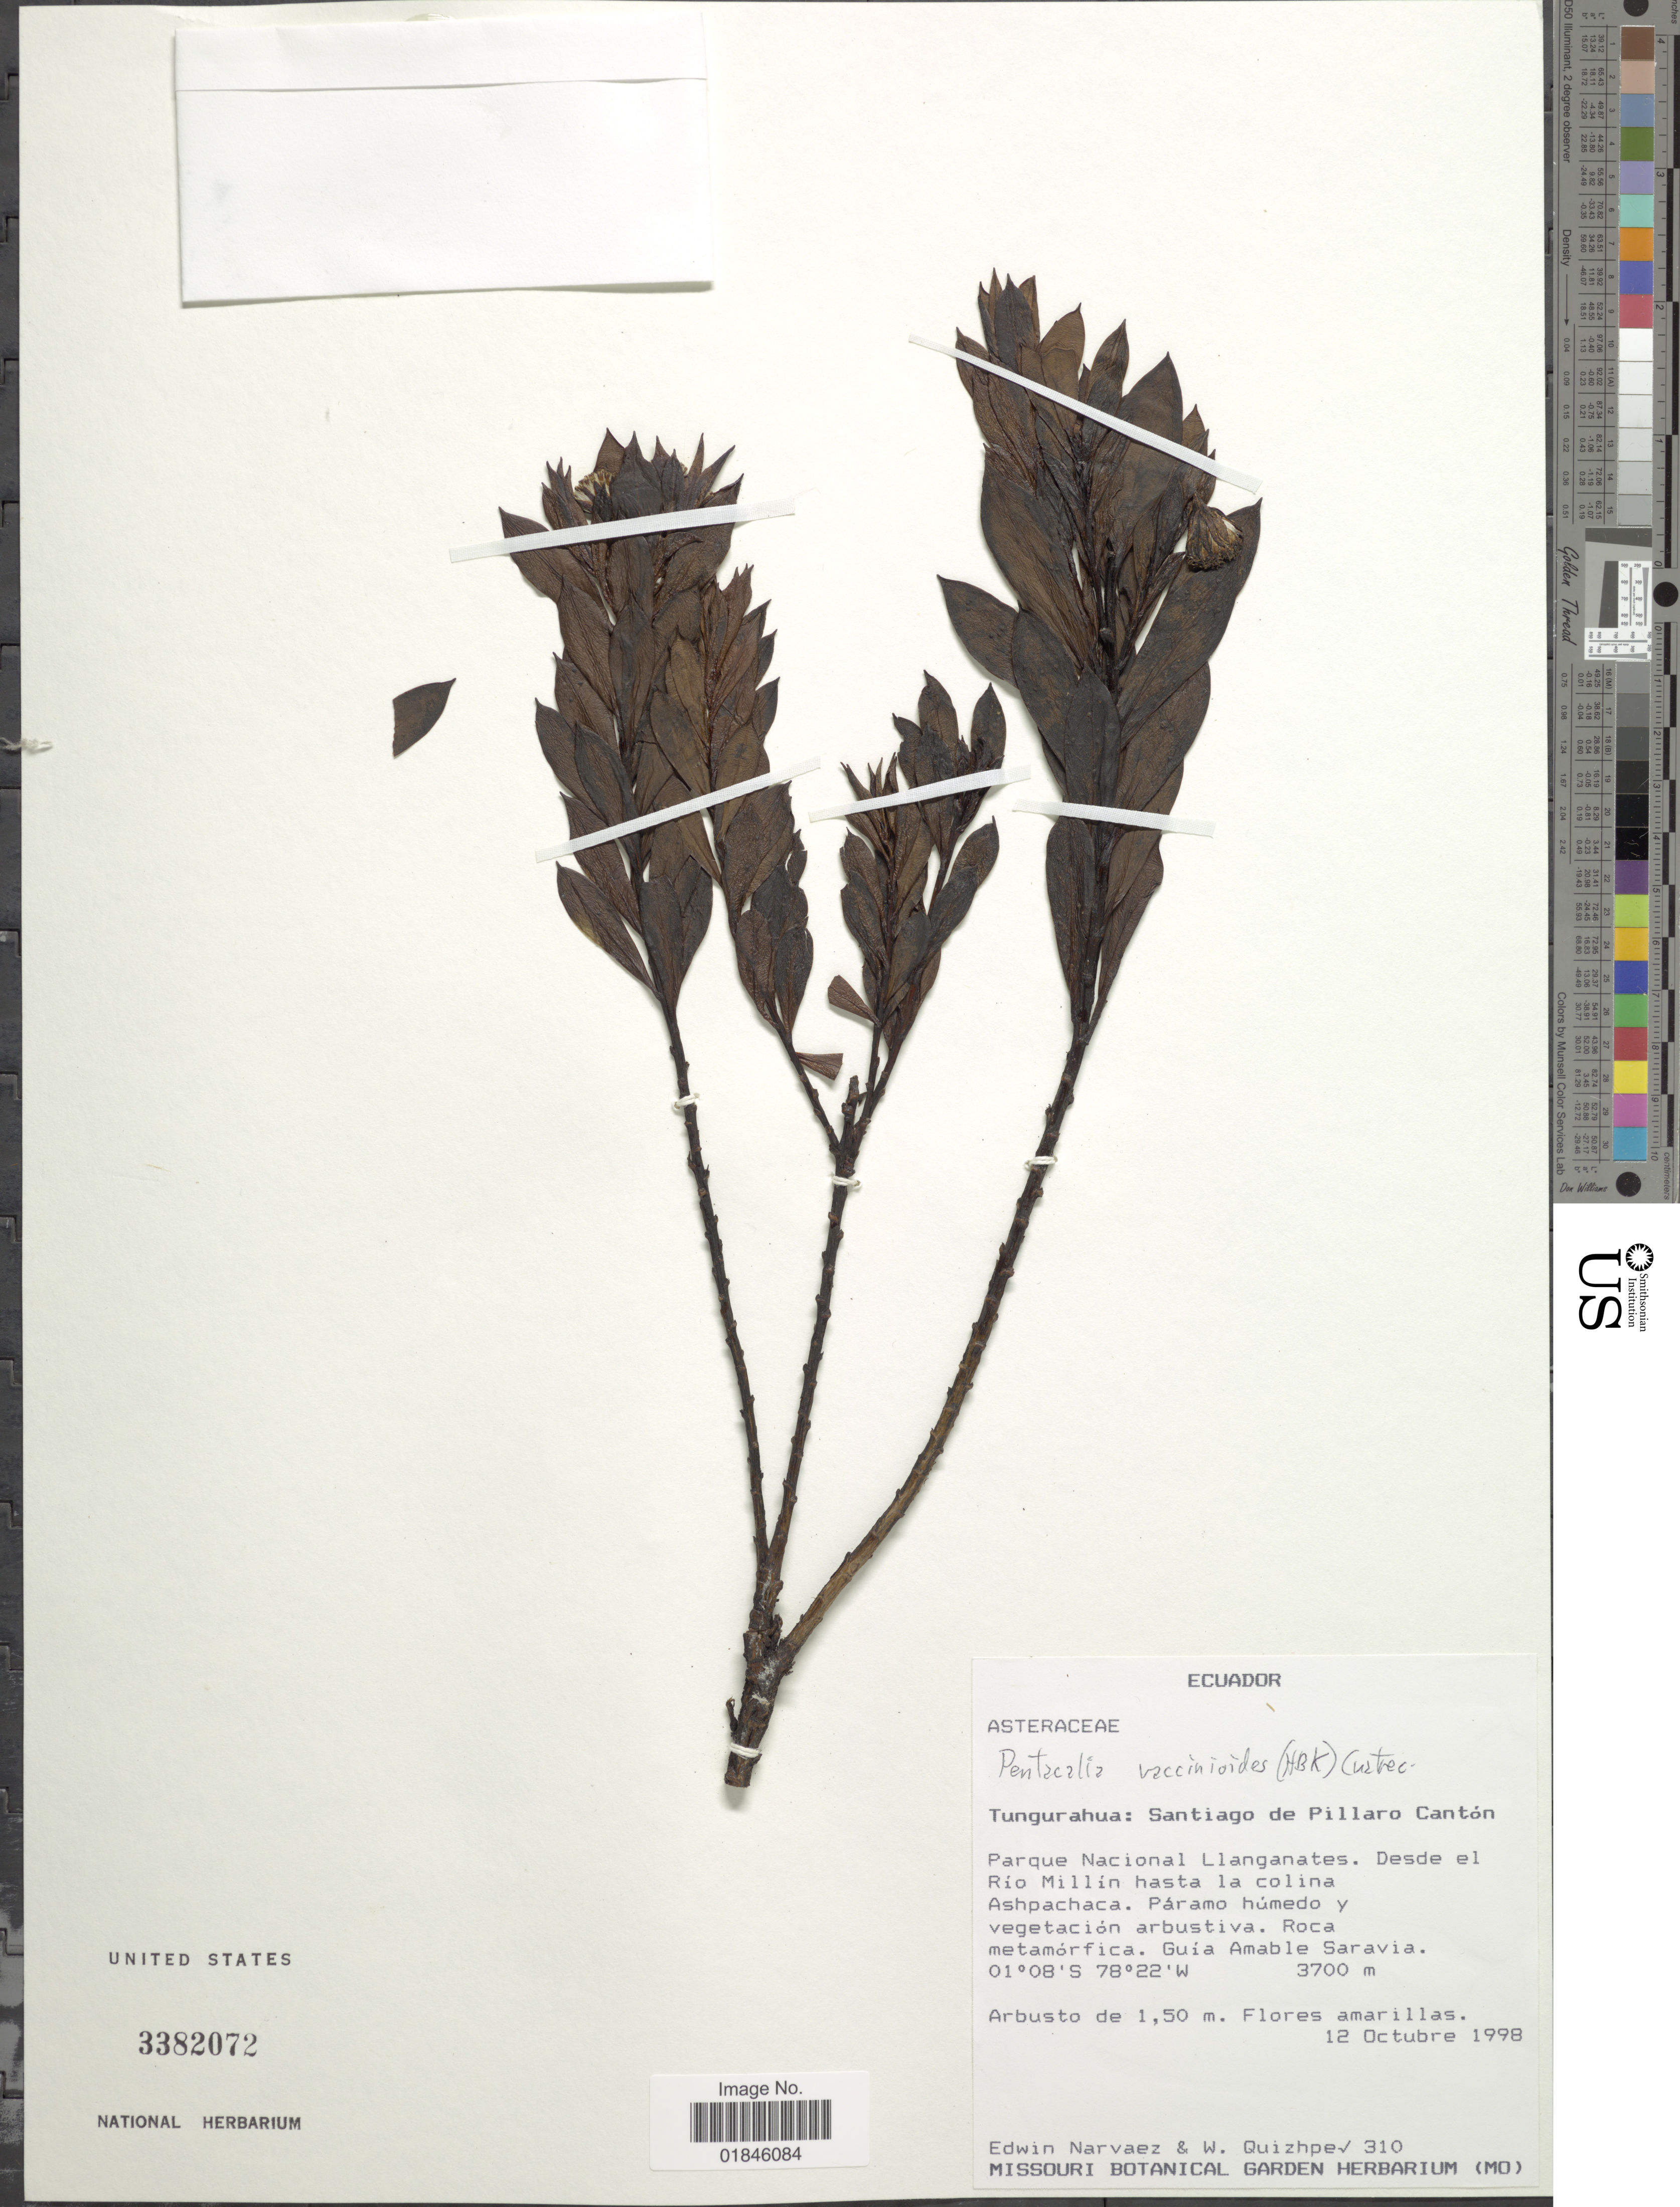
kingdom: Plantae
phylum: Tracheophyta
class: Magnoliopsida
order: Asterales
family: Asteraceae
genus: Pentacalia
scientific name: Pentacalia vaccinioides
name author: (Kunth) Cuatrec.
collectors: E. Narváez & W. Quizhpe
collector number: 310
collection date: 1998-10-12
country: Ecuador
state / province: Tungurahua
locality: Tungurahua: Santiago de Pillaro Cantón. Parque Nacional Llanganates. Desde el Río Millín hasta la colina Ashpachaca.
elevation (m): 3700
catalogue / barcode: US 3382072